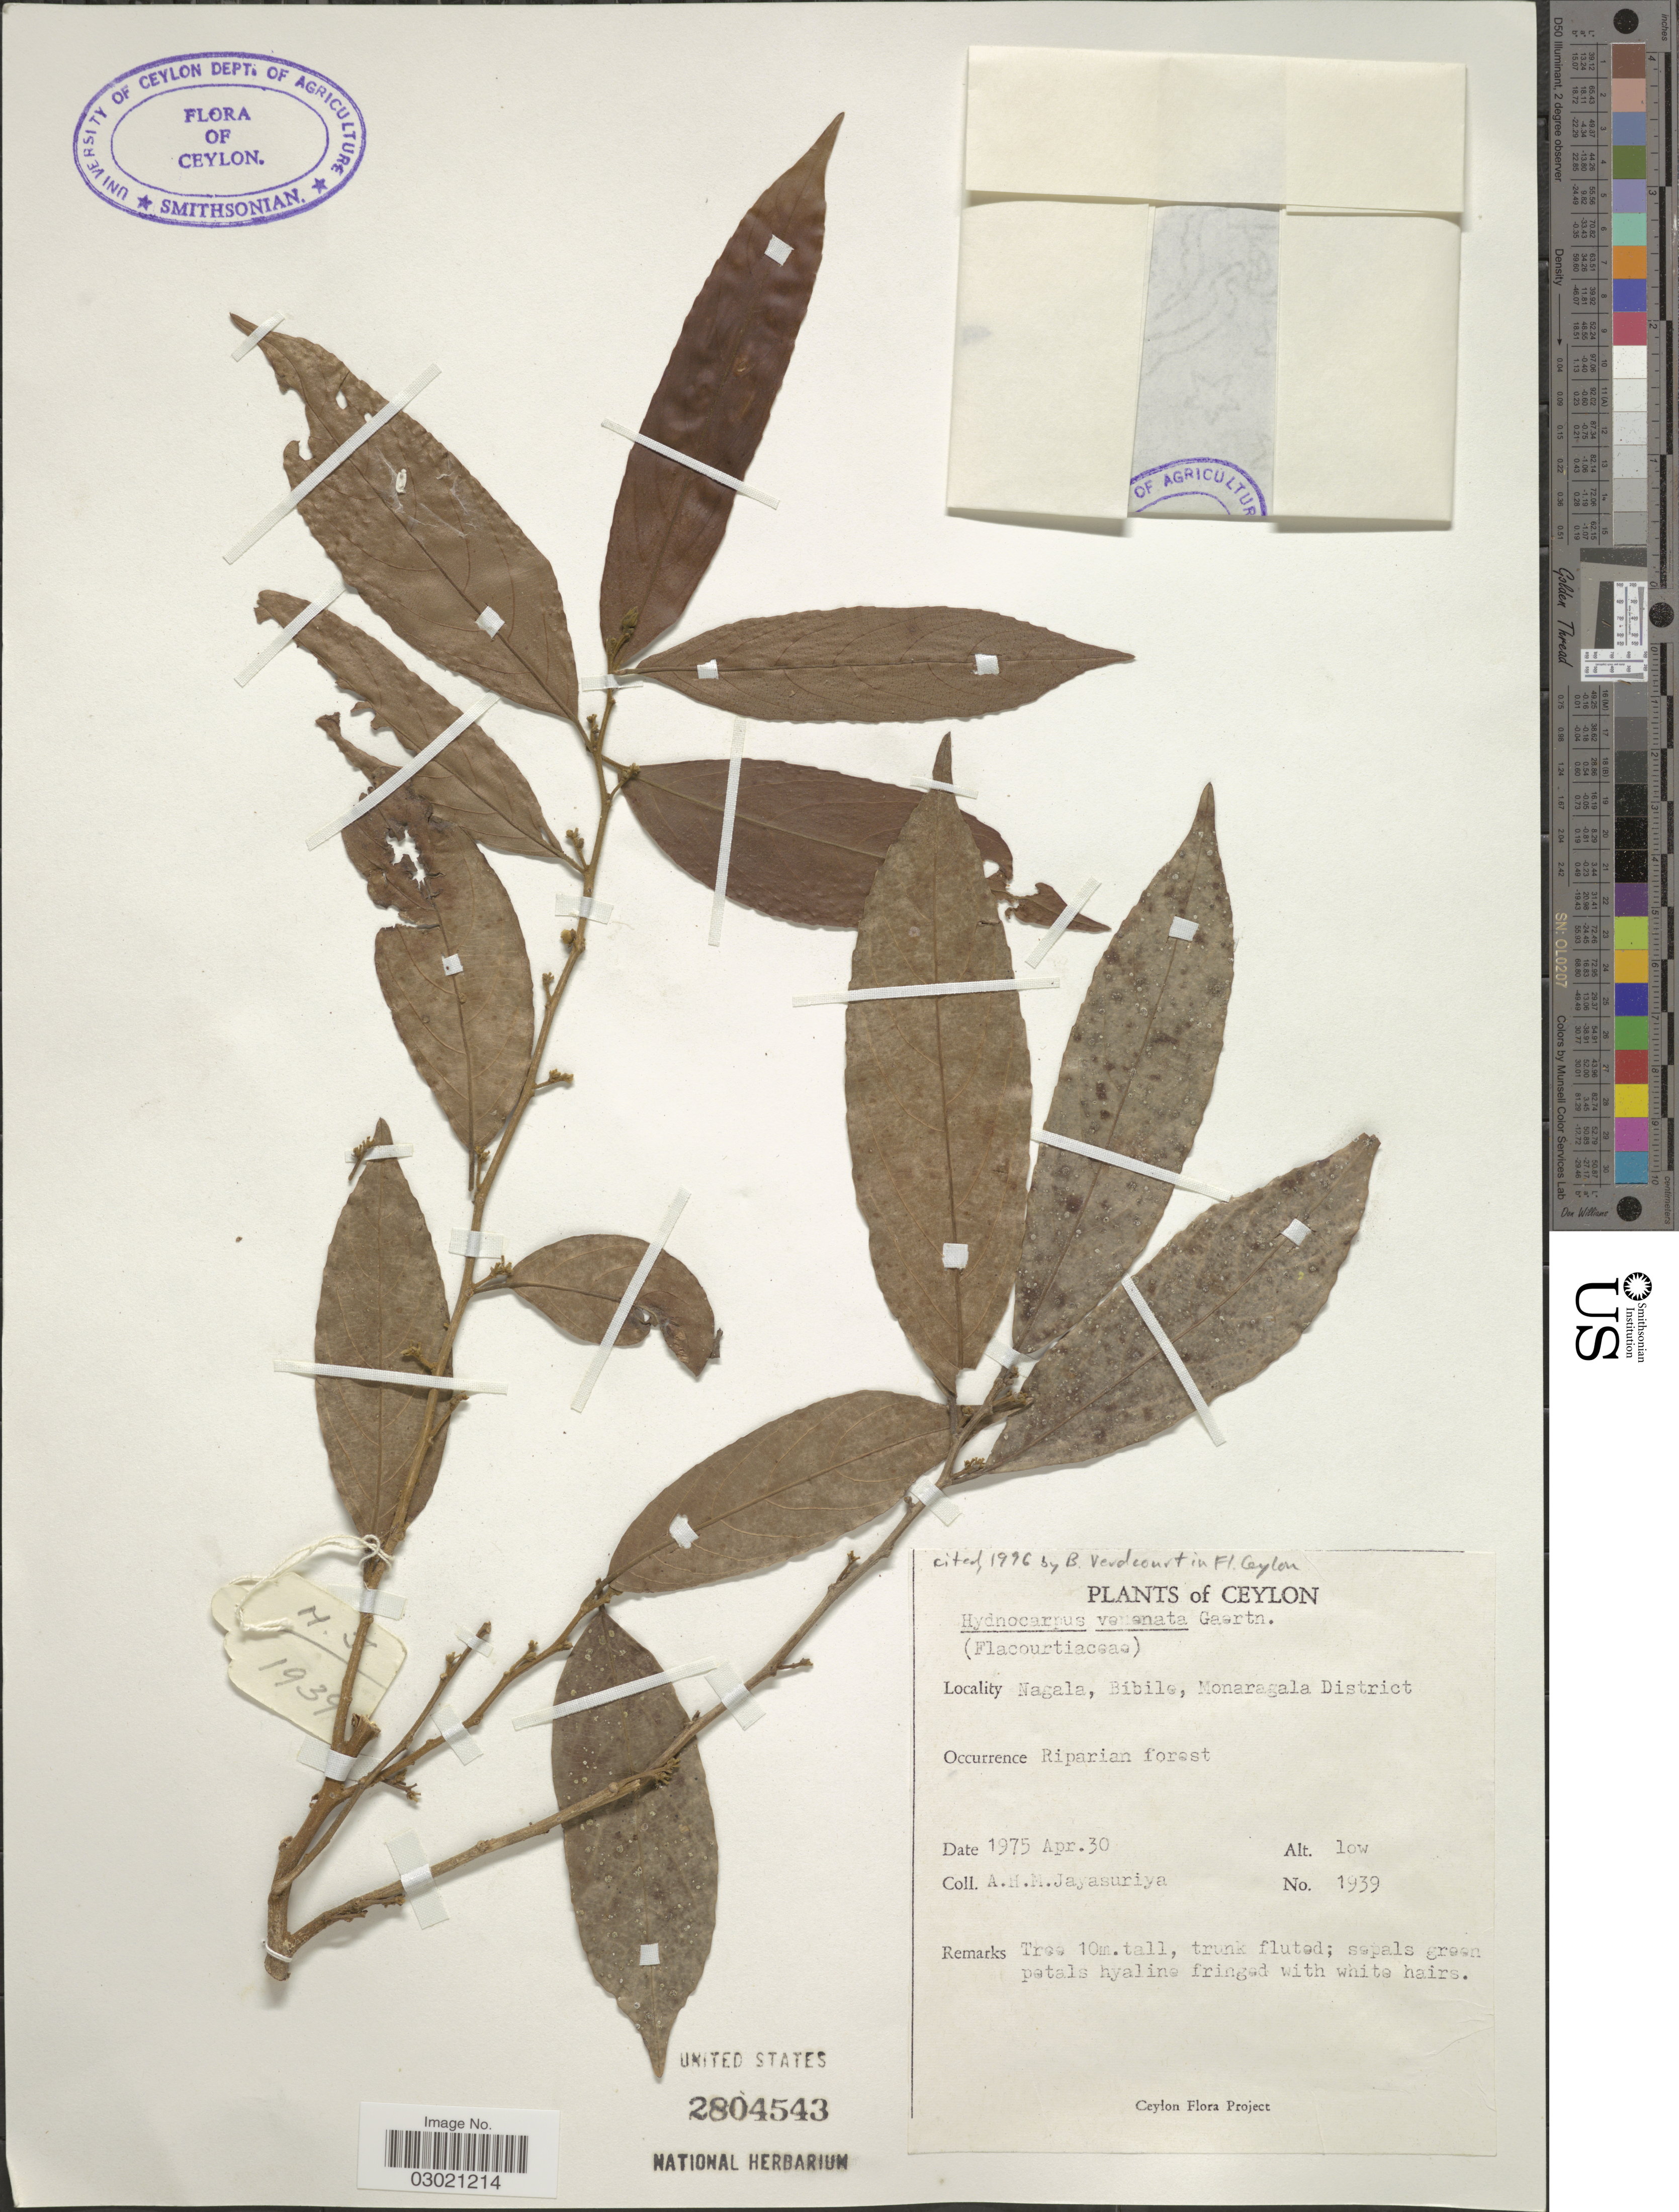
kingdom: Plantae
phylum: Tracheophyta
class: Magnoliopsida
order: Malpighiales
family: Achariaceae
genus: Hydnocarpus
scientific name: Hydnocarpus venenatus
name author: Gaertn.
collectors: A. Jayasuriya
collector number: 1939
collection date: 1975-04-30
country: Sri Lanka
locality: Ceylon, Nagala, Bibile, Monaragala District.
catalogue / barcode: US 2804543